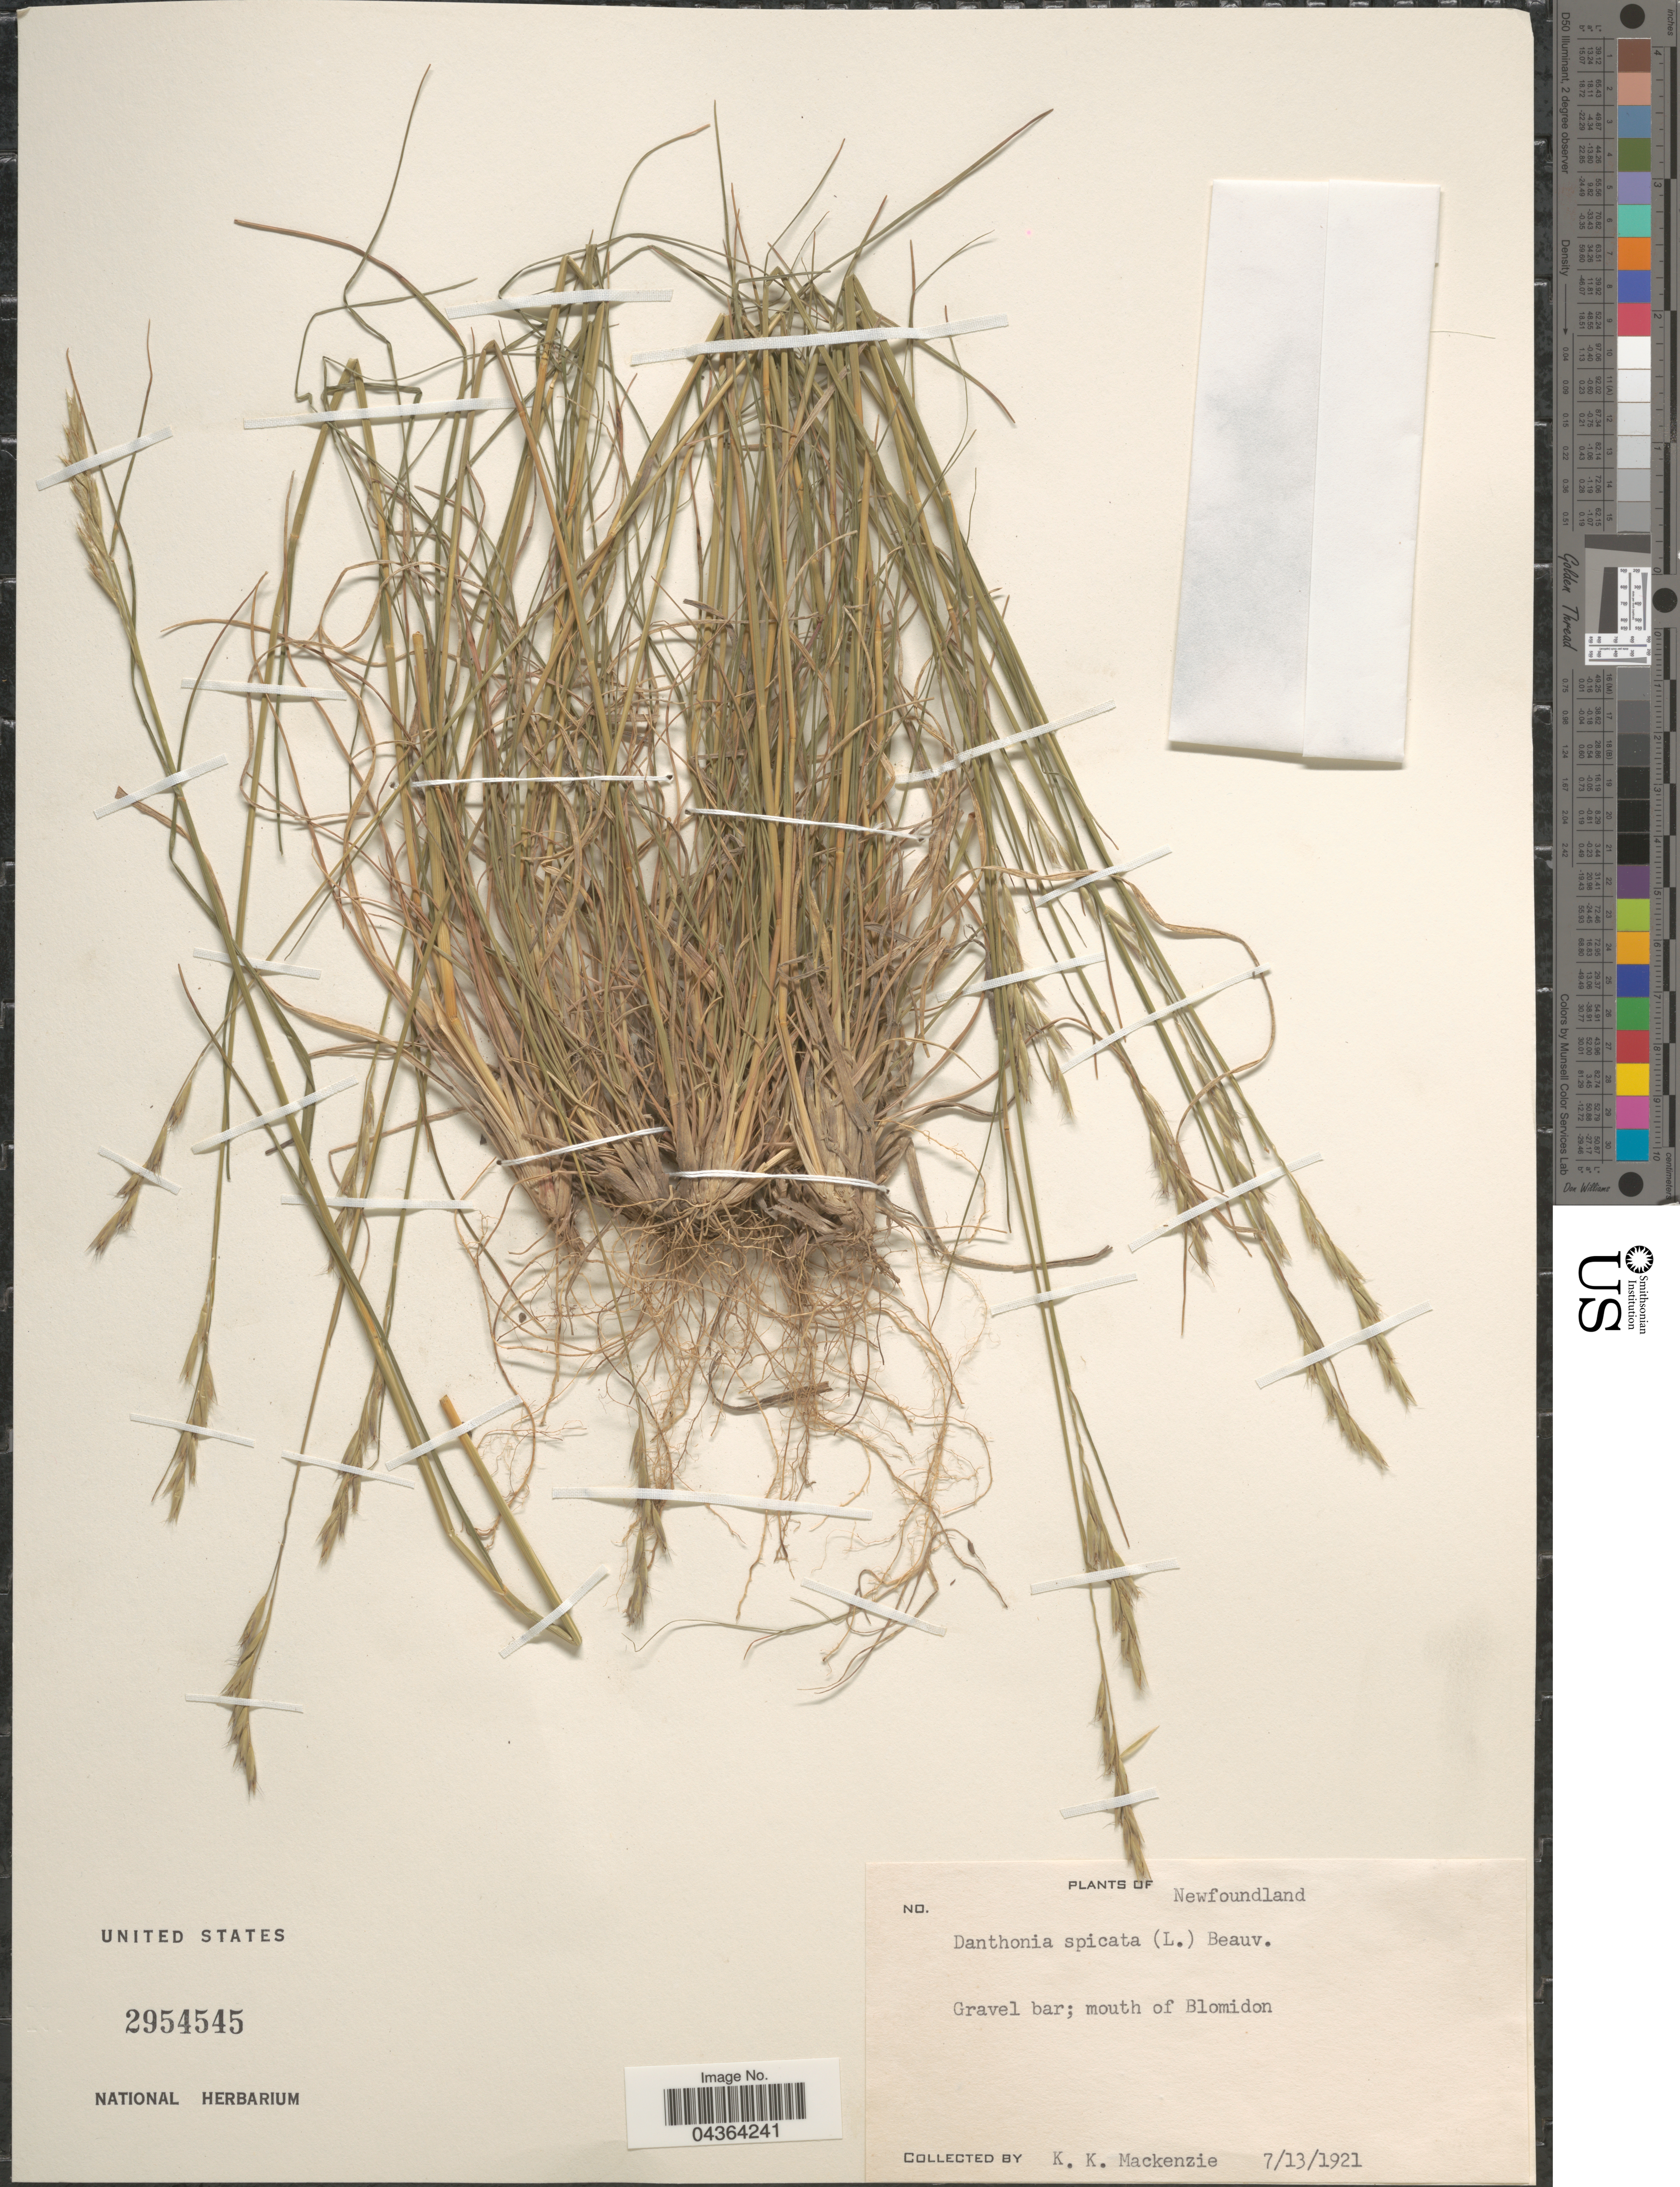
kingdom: Plantae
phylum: Tracheophyta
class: Liliopsida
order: Poales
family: Poaceae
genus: Danthonia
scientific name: Danthonia spicata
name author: (L.) P. Beauv. ex Roem. & Schult.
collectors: K. K. Mackenzie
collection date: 1921-07-13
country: Canada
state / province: Newfoundland and Labrador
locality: Gravel bar; mouth of Blomidon.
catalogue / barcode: US 2954545